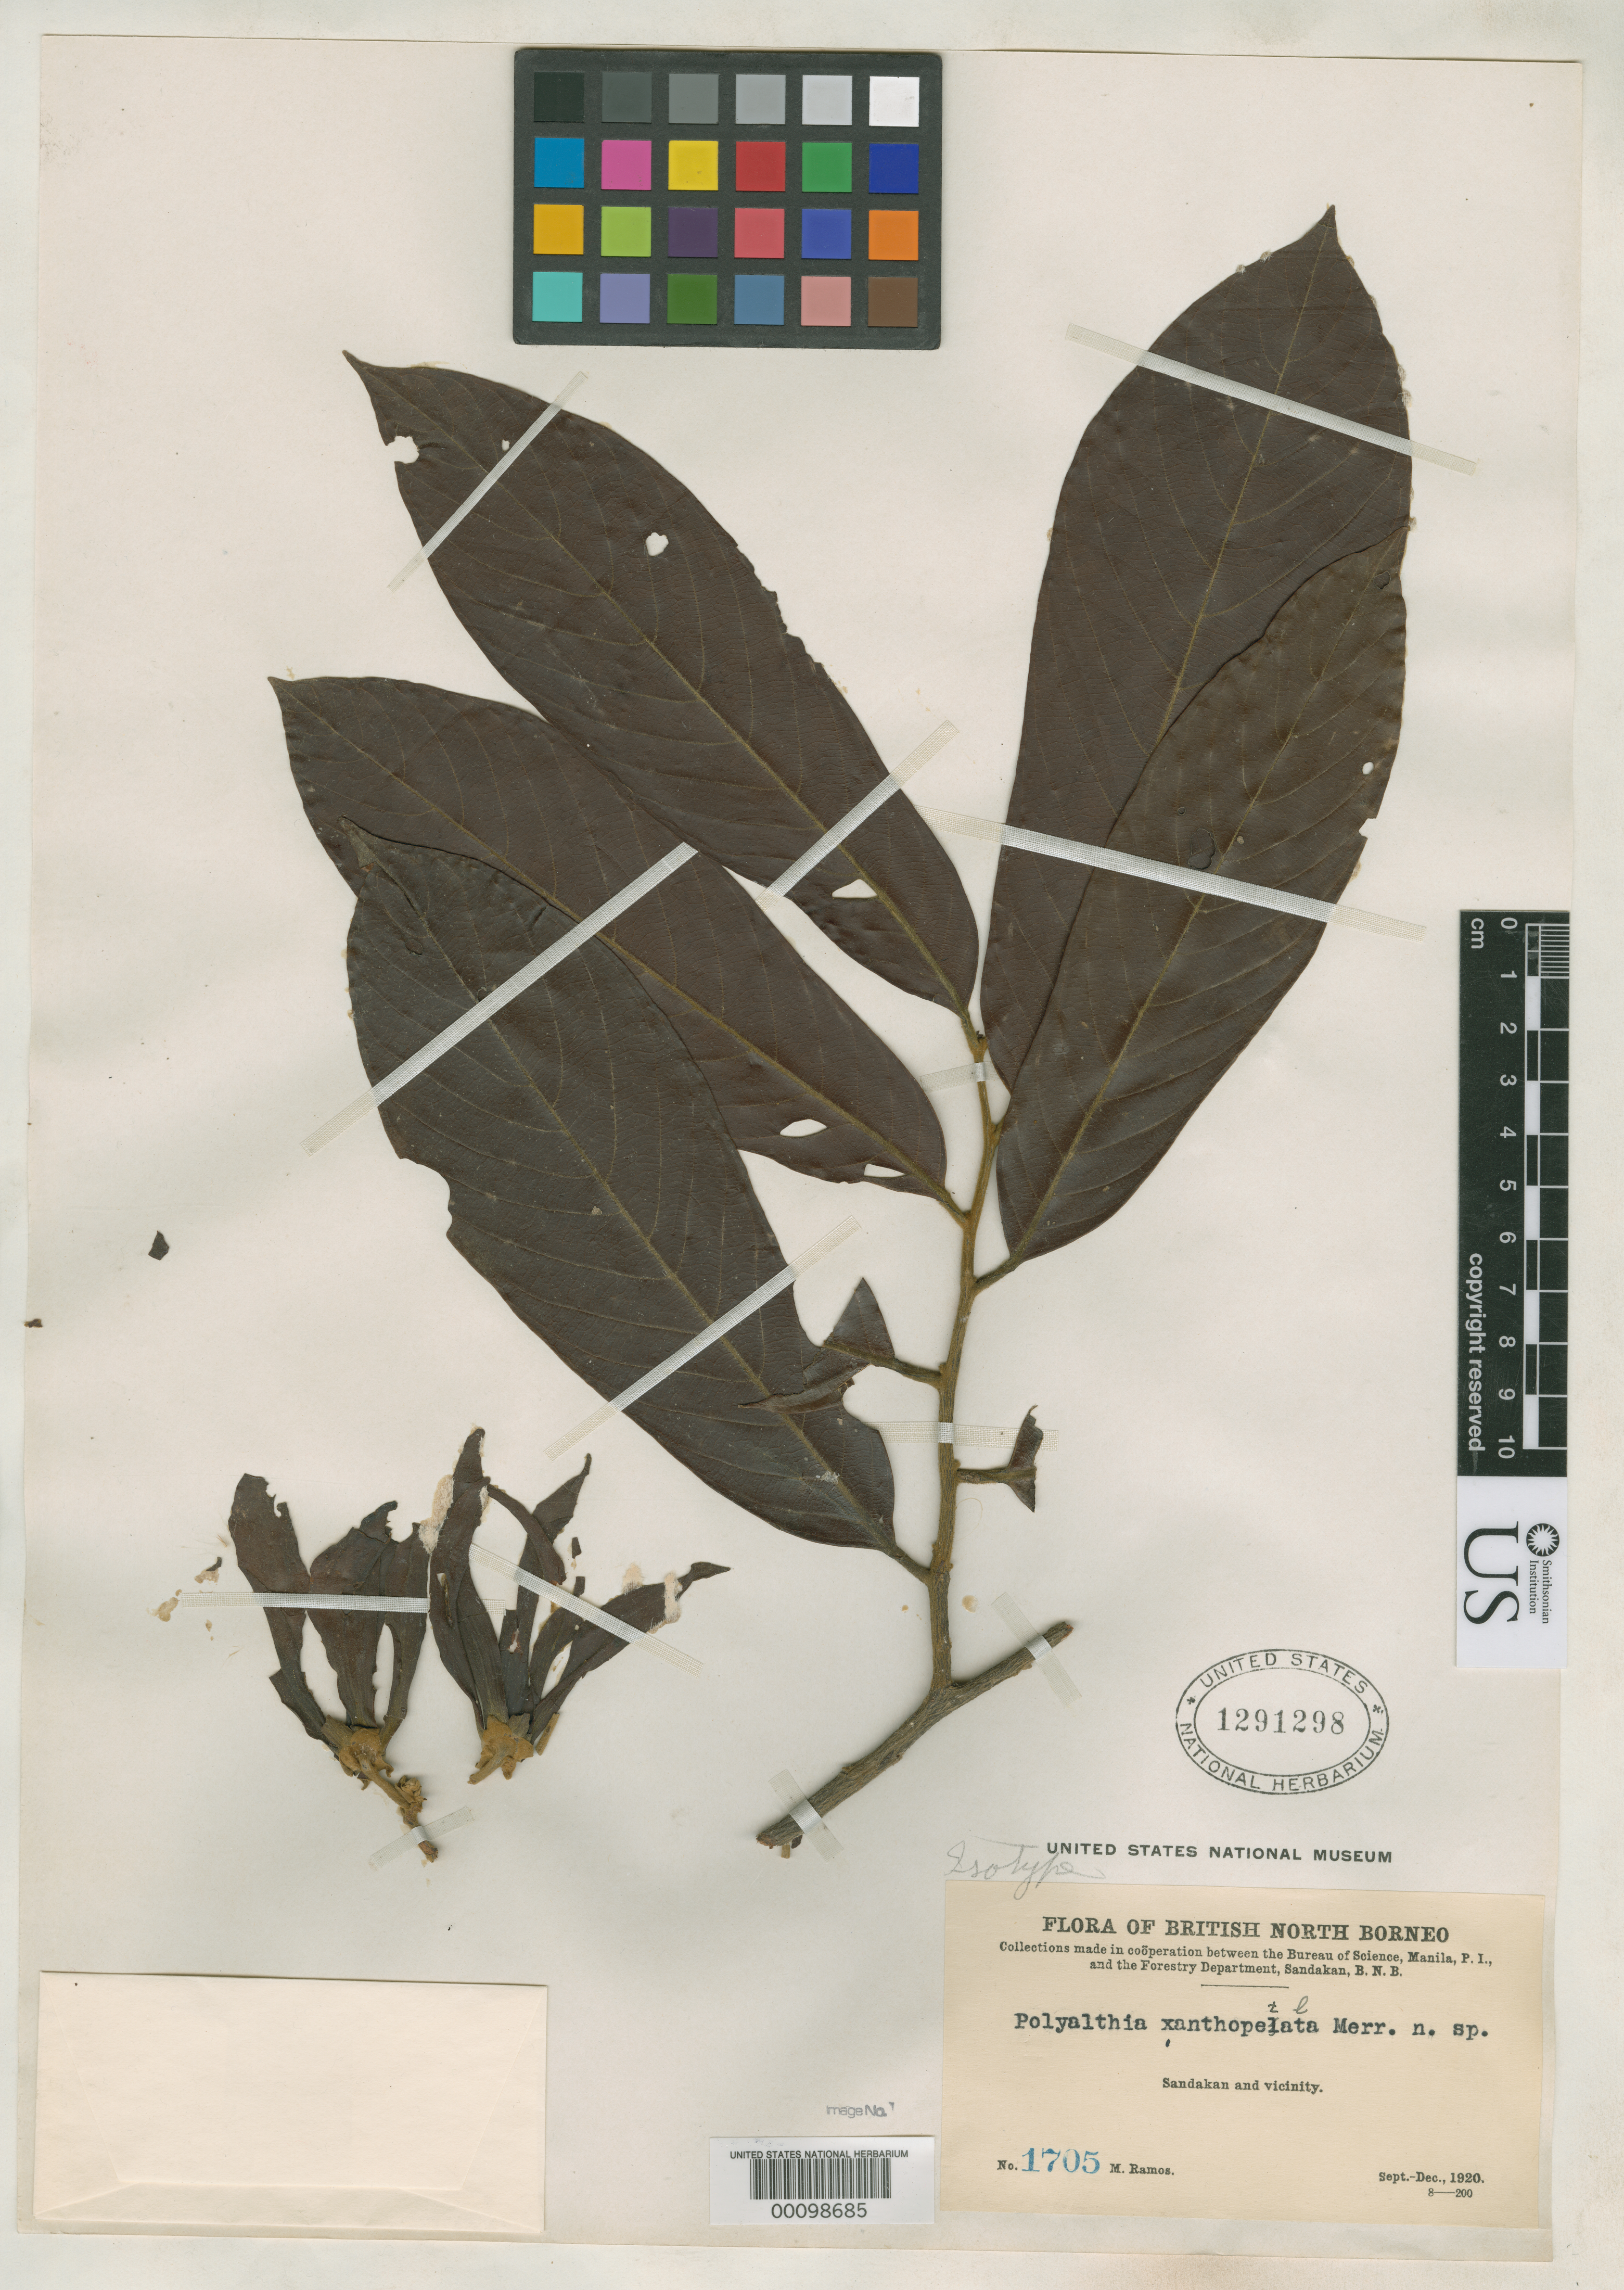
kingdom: Plantae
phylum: Tracheophyta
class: Magnoliopsida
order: Magnoliales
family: Annonaceae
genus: Polyalthia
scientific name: Polyalthia xanthopetala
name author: Merr.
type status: Isotype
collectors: M. Ramos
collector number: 1705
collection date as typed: Sep 1920 to -- Dec 1920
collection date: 1920-09/1920-12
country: Malaysia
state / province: Sabah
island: Borneo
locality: Sandakan.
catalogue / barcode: US 1291298